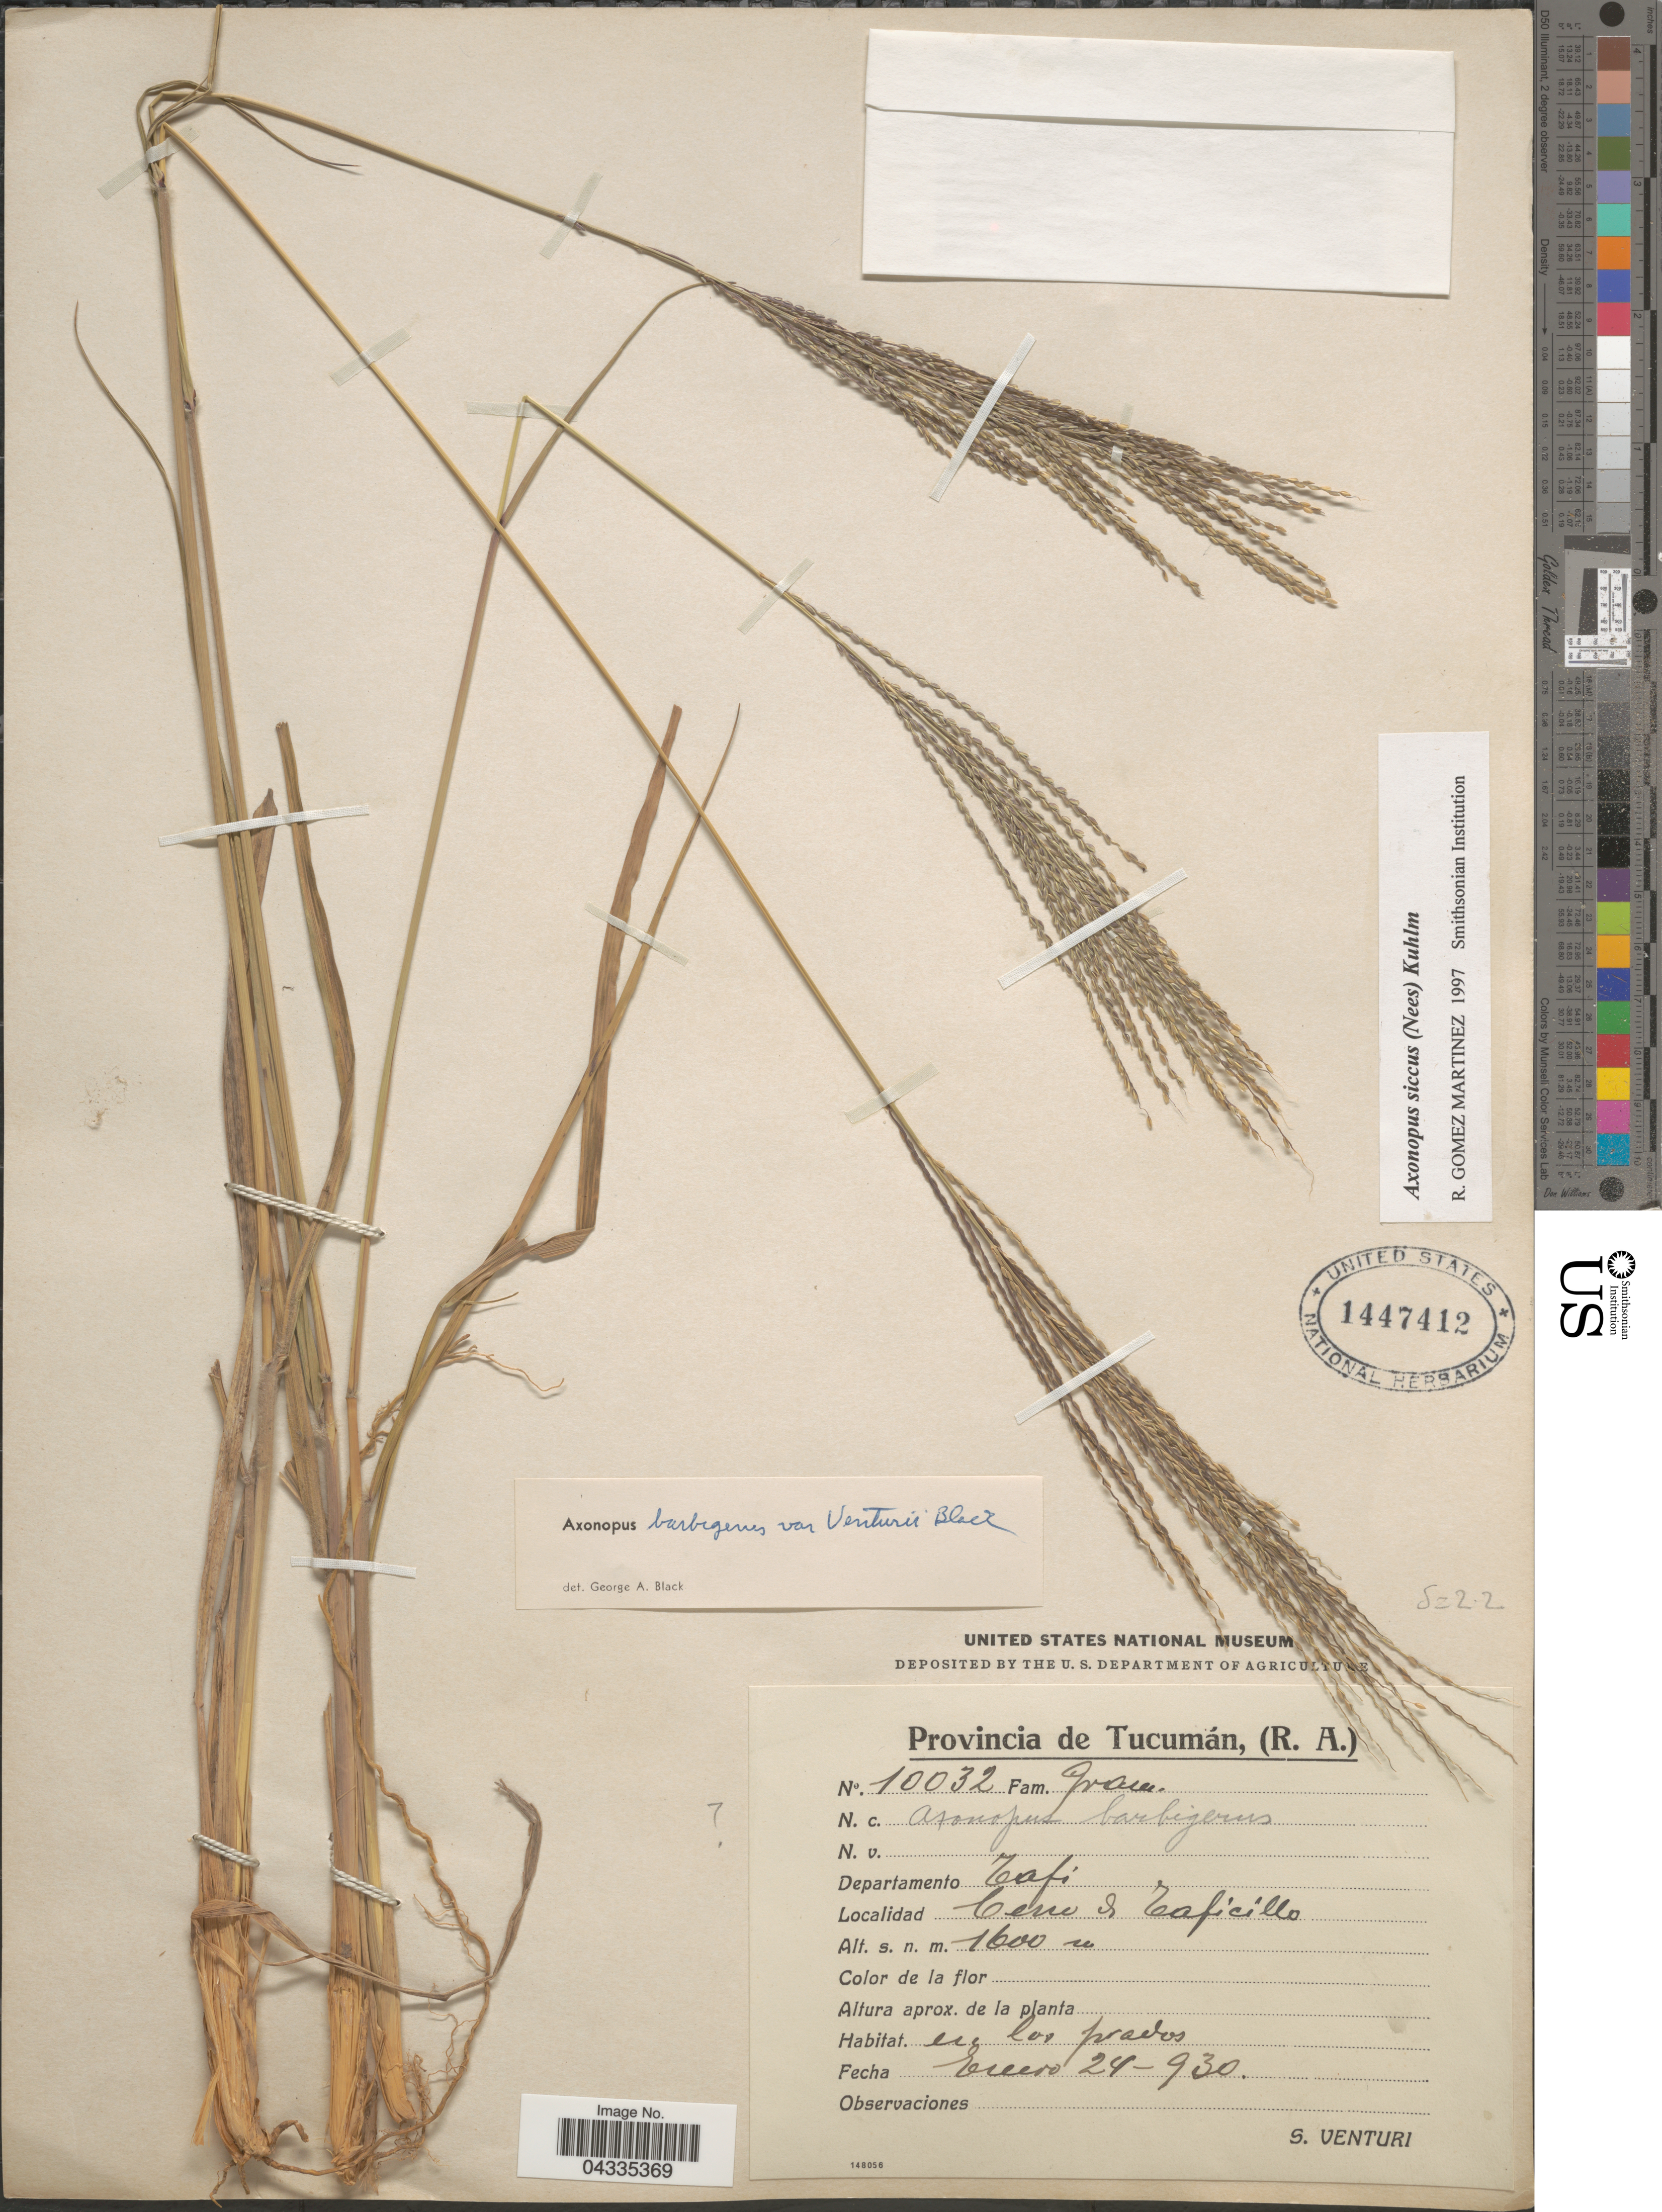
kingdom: Plantae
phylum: Tracheophyta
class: Liliopsida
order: Poales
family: Poaceae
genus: Axonopus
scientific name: Axonopus siccus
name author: (Nees) Kuhlm.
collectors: S. Venturi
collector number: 10032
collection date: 1930-01-24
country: Argentina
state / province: Tucuman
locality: (R.A.) Departamento Tafi. Cerro de Taficillo.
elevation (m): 1600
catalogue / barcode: US 1447412